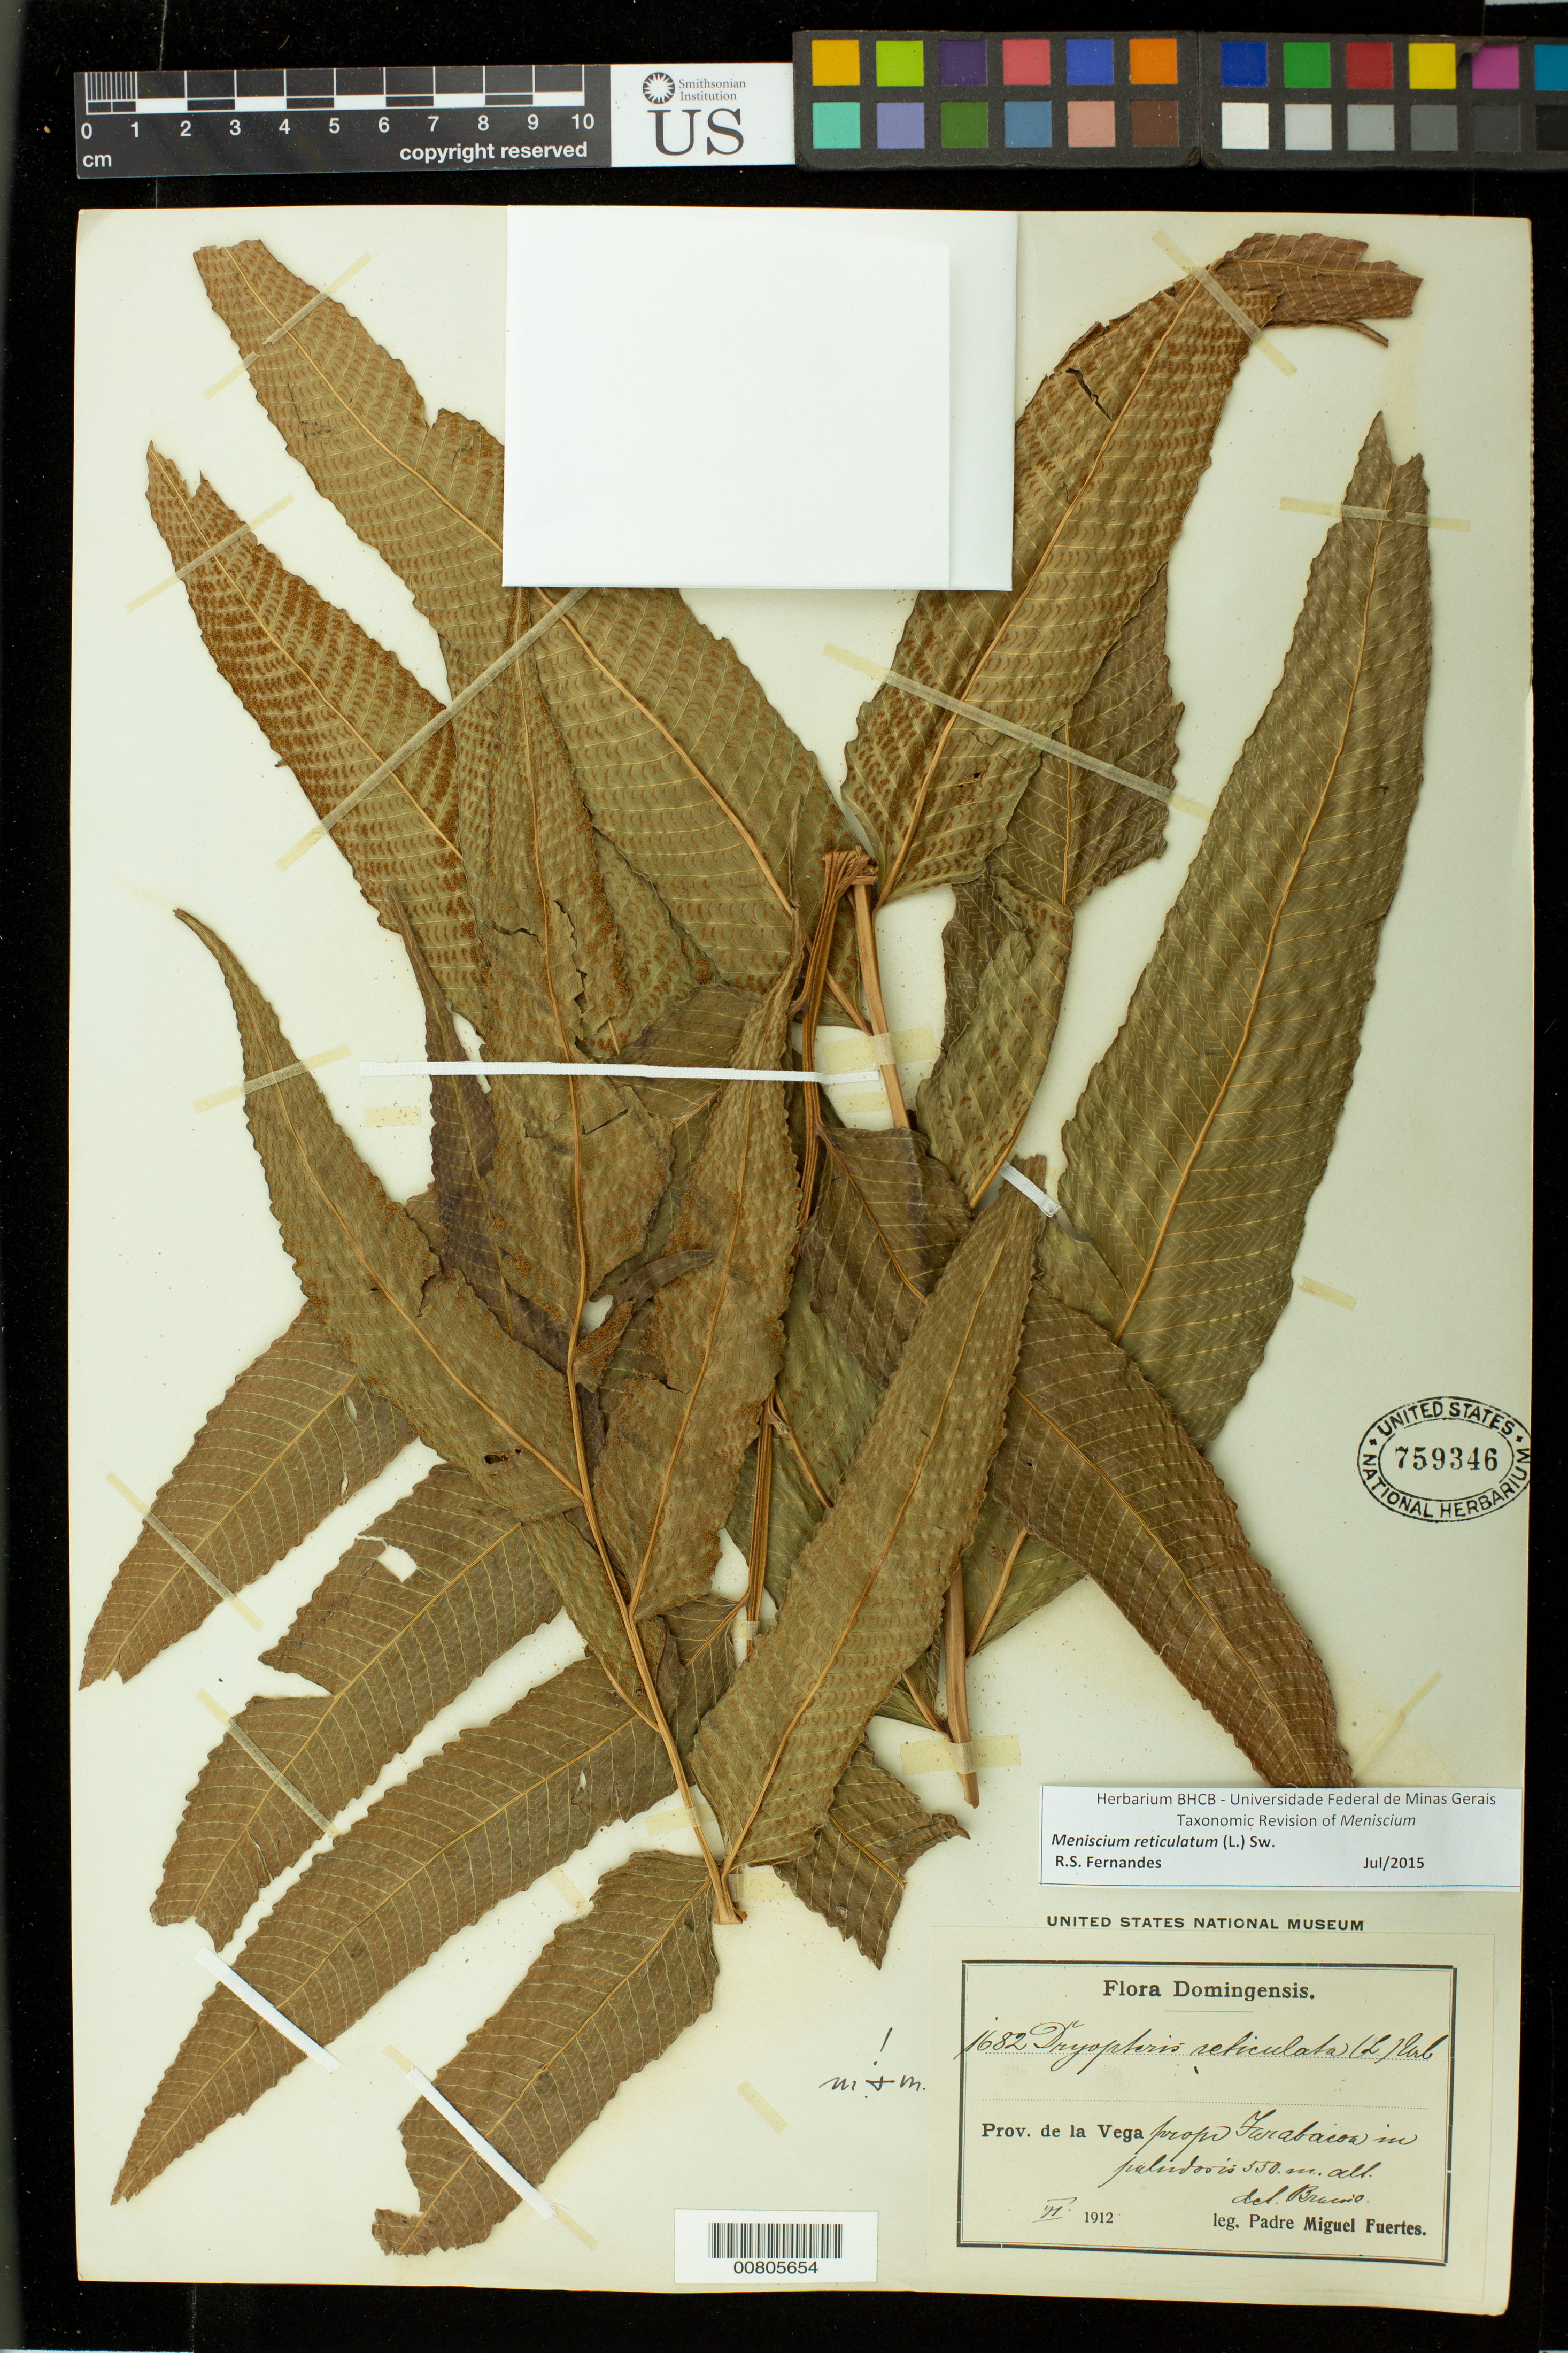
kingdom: Plantae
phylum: Tracheophyta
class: Polypodiopsida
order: Polypodiales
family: Thelypteridaceae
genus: Meniscium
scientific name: Meniscium reticulatum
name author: (L.) Sw.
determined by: Fernandes, R. S.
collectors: M. D. Fuertes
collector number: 1682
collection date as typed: Jun 1912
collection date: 1912-06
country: Dominican Republic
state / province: La Vega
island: Hispaniola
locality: Farabacoa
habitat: In paludosis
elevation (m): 550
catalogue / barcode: US 759346